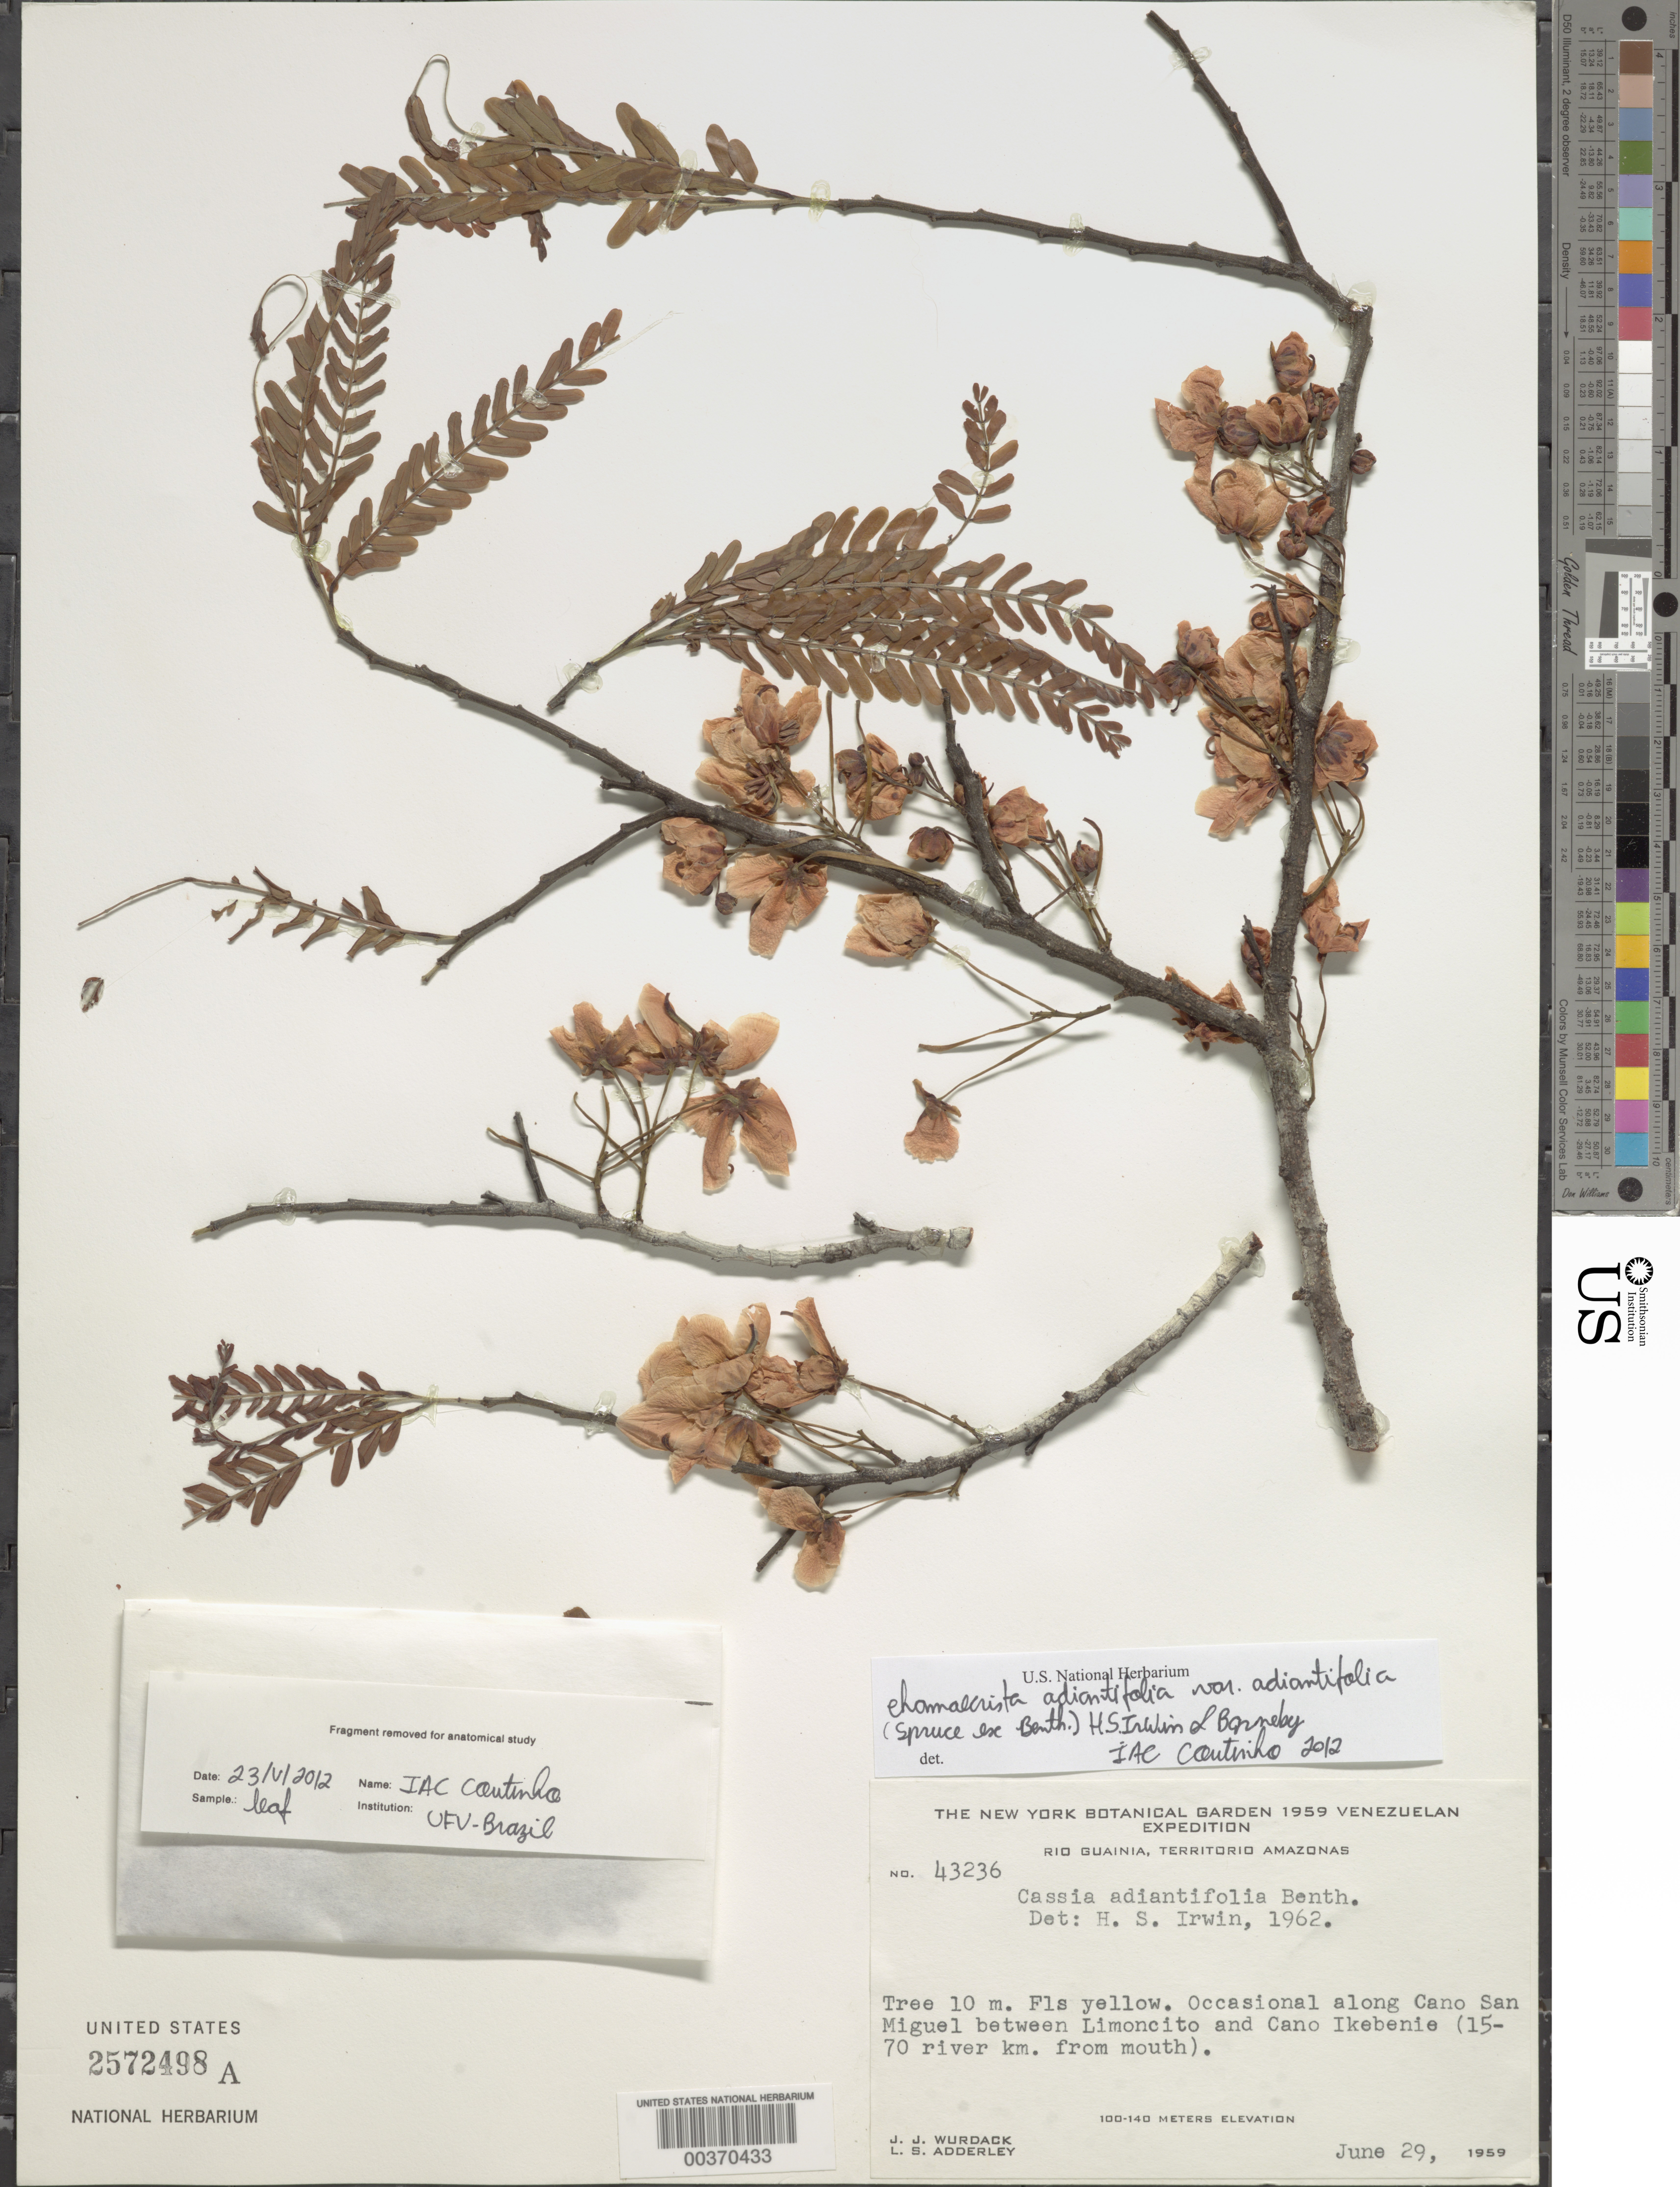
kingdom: Plantae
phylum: Tracheophyta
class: Magnoliopsida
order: Fabales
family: Fabaceae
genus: Chamaecrista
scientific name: Chamaecrista adiantifolia var. adiantifolia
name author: (Spruce ex Benth.) H.S. Irwin & Barneby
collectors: J. J. Wurdack & L. S. Adderley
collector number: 43236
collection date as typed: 29 Jun 1959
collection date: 1959-06-29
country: Venezuela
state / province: Amazonas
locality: Along Cano San Miguel between Limoncito and Cano Ikebenie, 15-70 river km from mouth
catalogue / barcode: US 2572498A